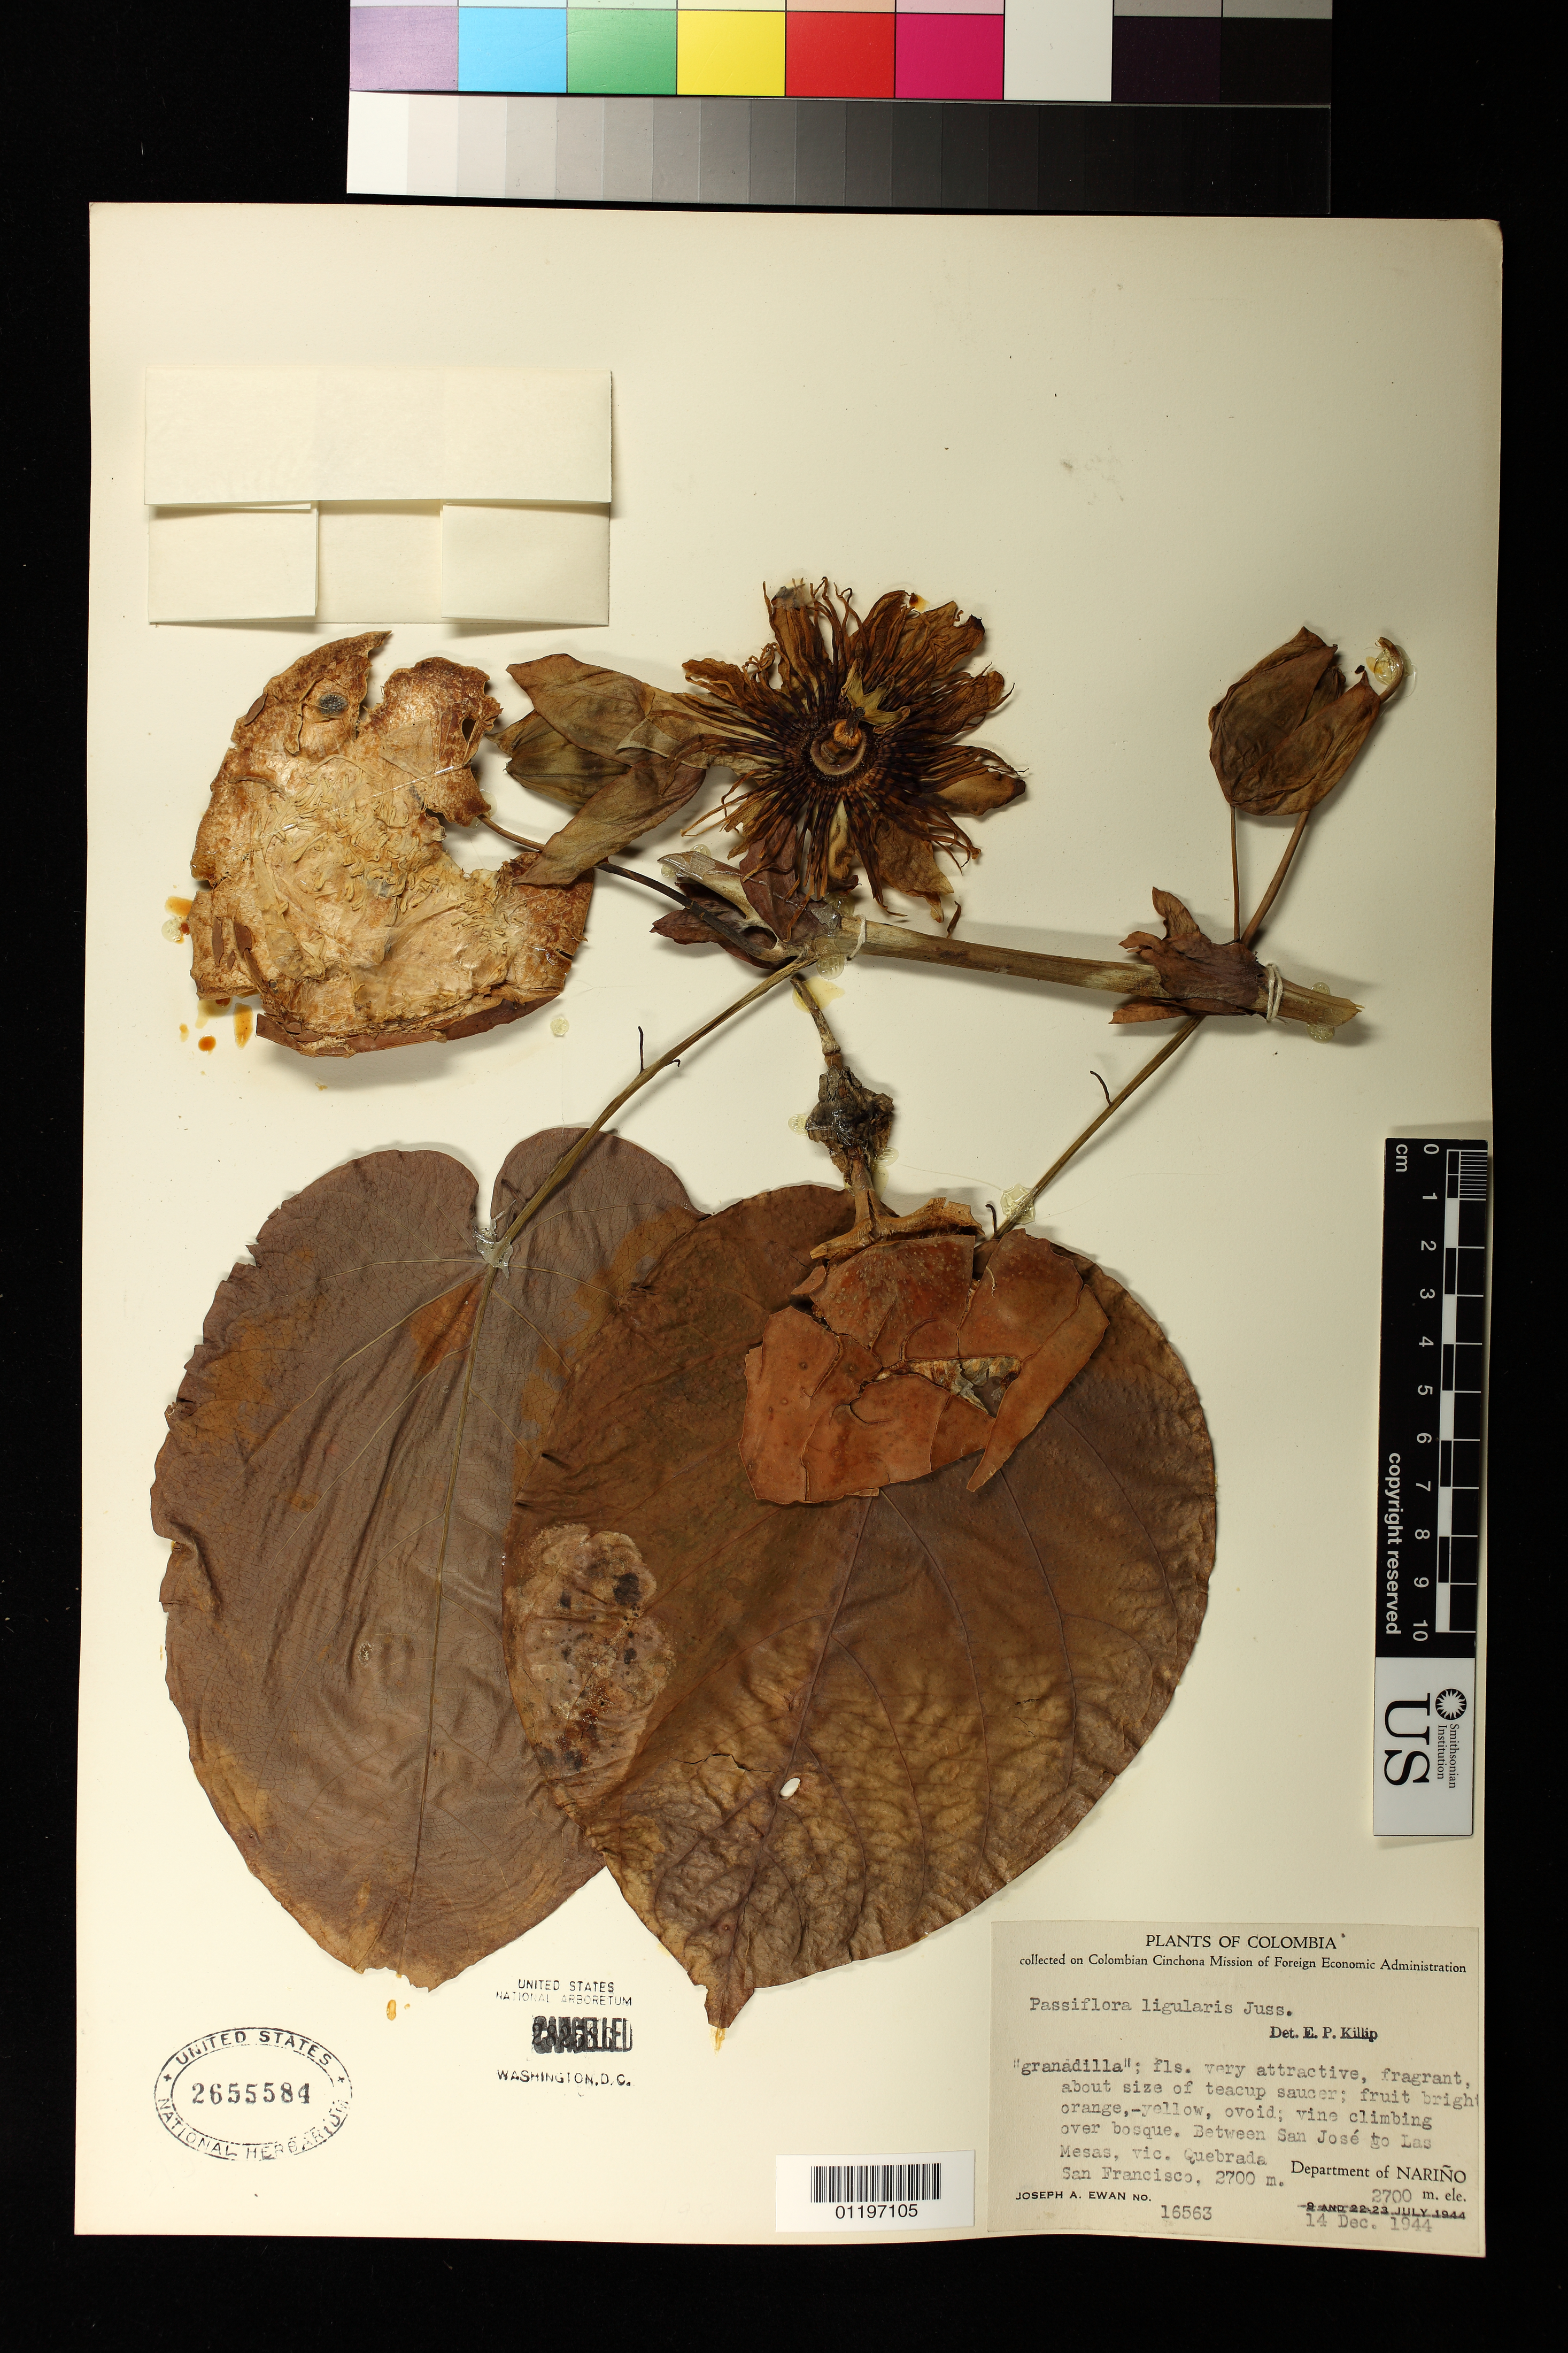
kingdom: Plantae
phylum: Tracheophyta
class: Magnoliopsida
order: Malpighiales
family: Passifloraceae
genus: Passiflora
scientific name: Passiflora ligularis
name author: Juss.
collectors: J. A. Ewan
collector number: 16563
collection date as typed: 14 Dec 1944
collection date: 1944-12-14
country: Colombia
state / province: Nariño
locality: Between San José to Las Mesas, vic. Quebrada San Francisco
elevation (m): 2700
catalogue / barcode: US 2655584